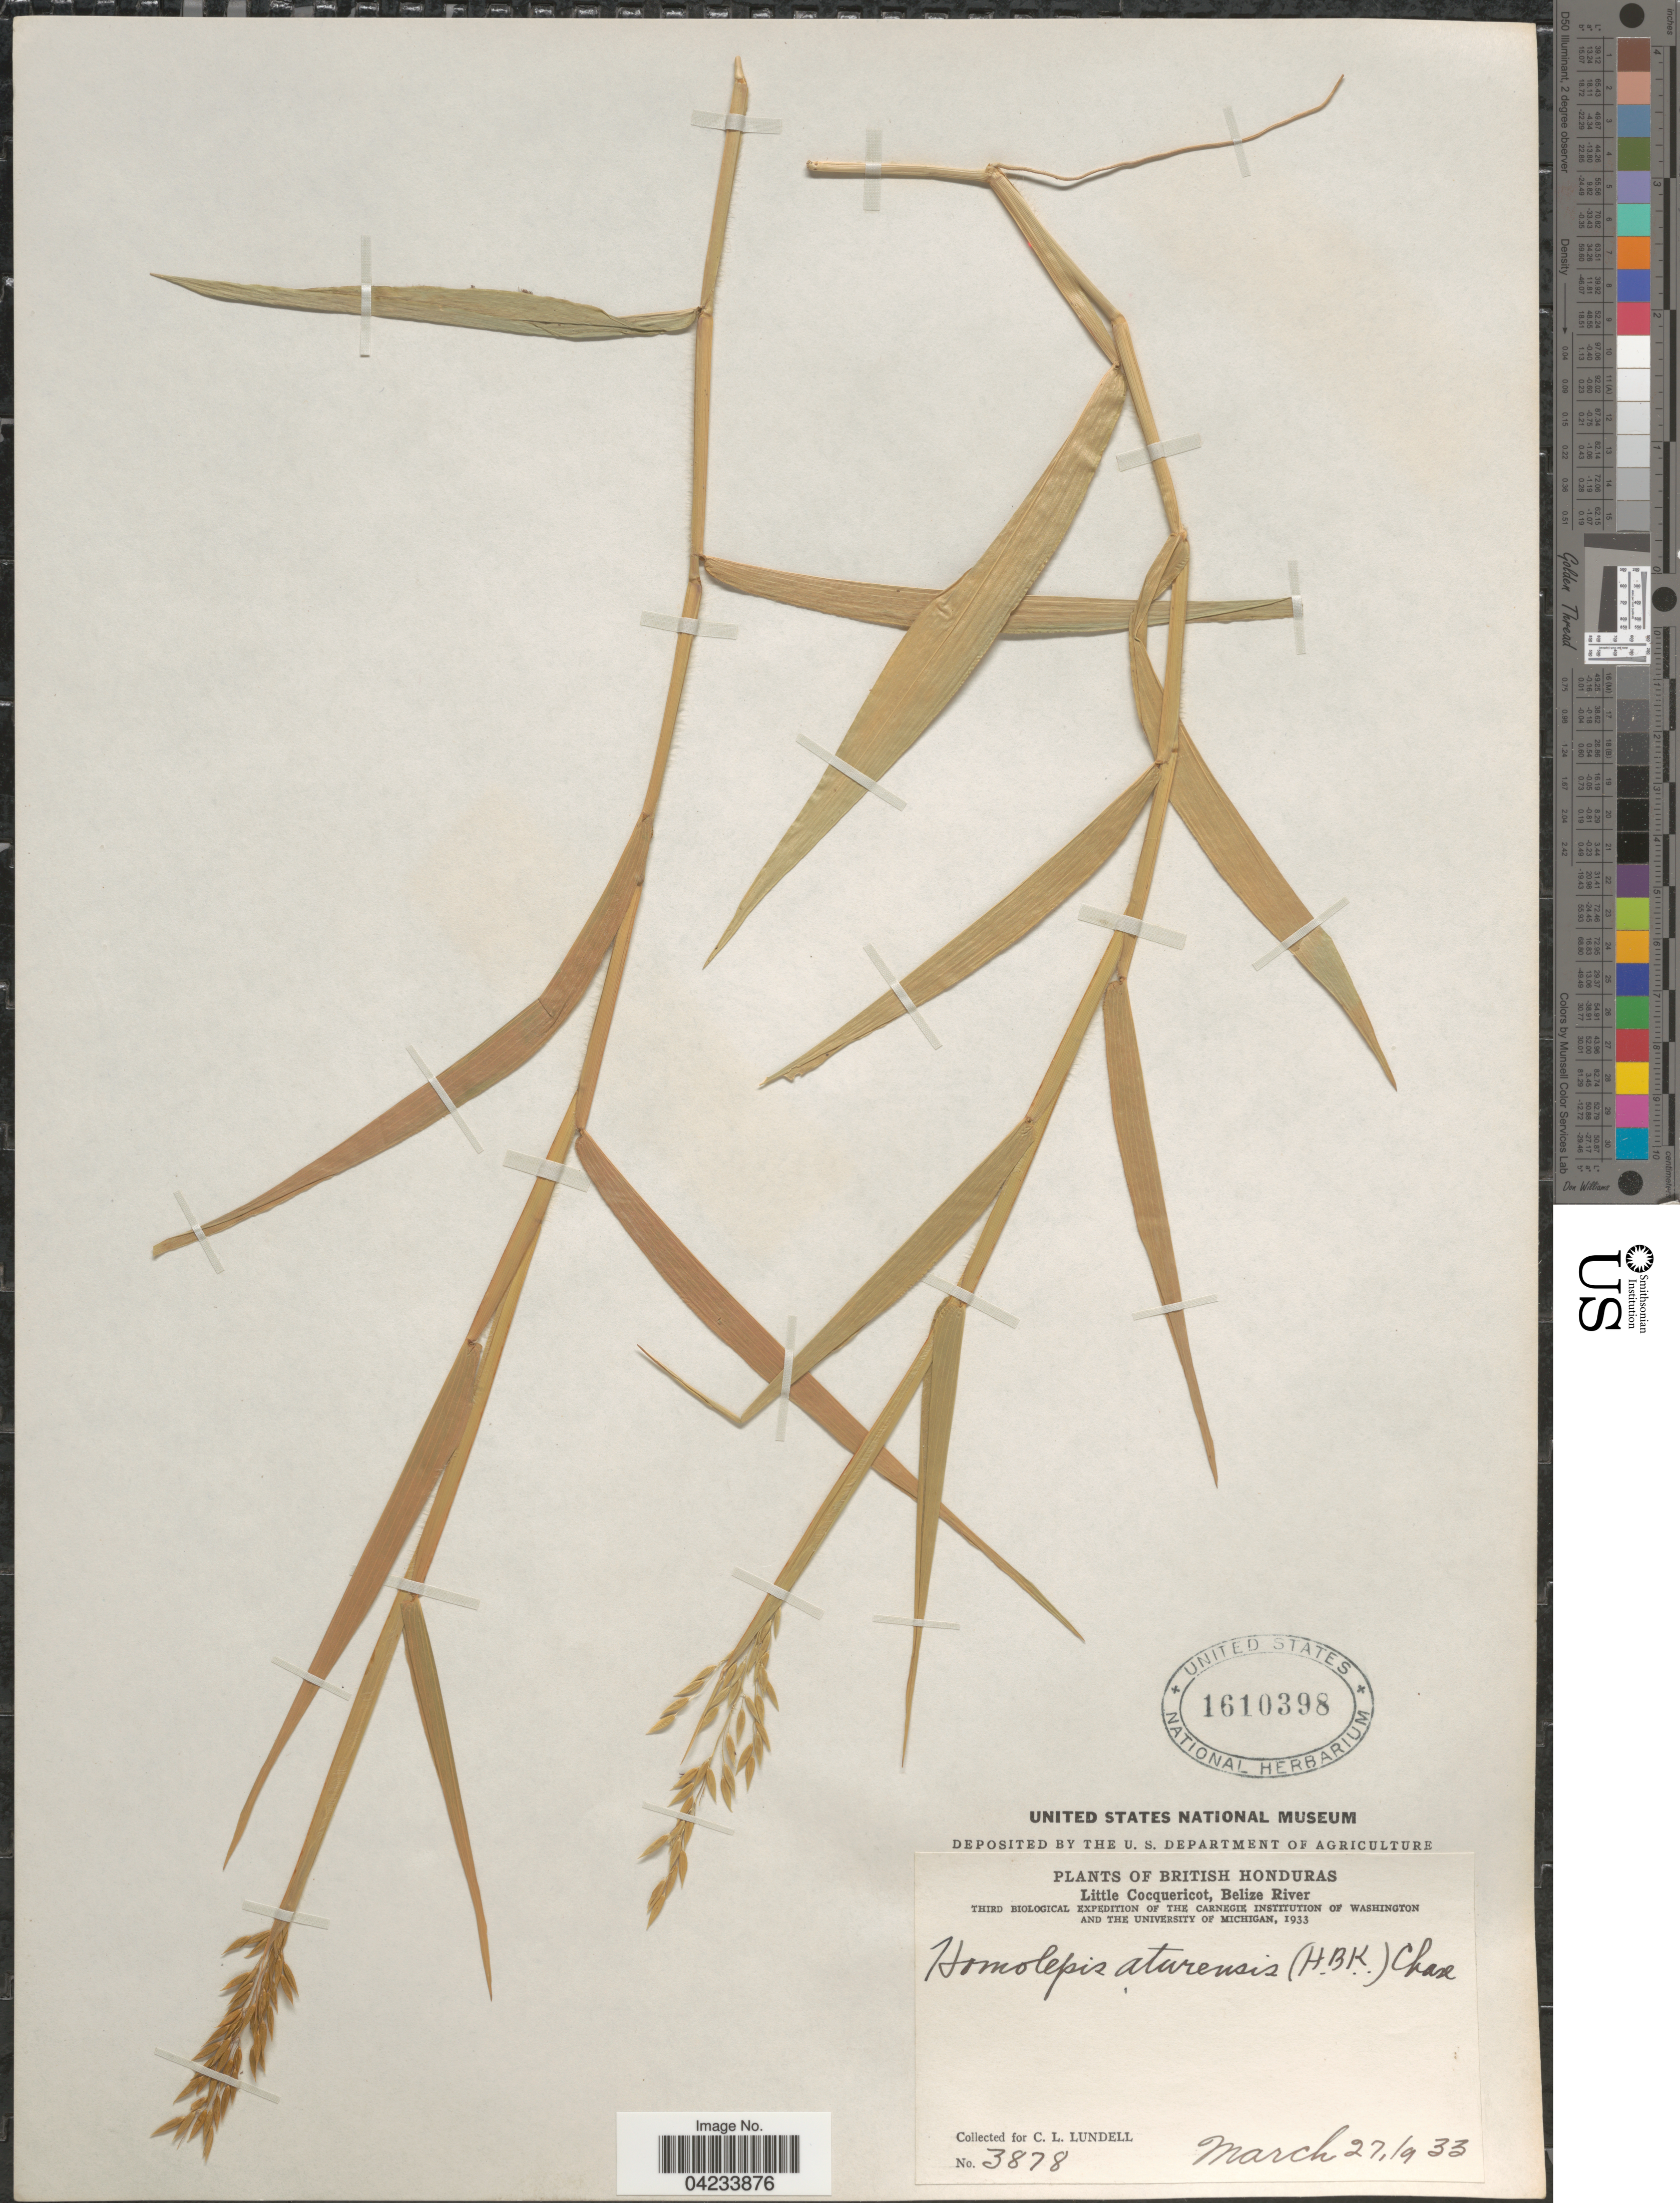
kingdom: Plantae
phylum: Tracheophyta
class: Liliopsida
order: Poales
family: Poaceae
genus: Homolepis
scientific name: Homolepis aturensis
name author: (Kunth) Chase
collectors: C. L. Lundell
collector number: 3878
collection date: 1933-03-27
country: Belize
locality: British Honduras. Little Cocquericot, Belize River. Third Biological Expedition of the Carnegie Institution of Washington and the University of Michigan, 1933.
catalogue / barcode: US 1610398